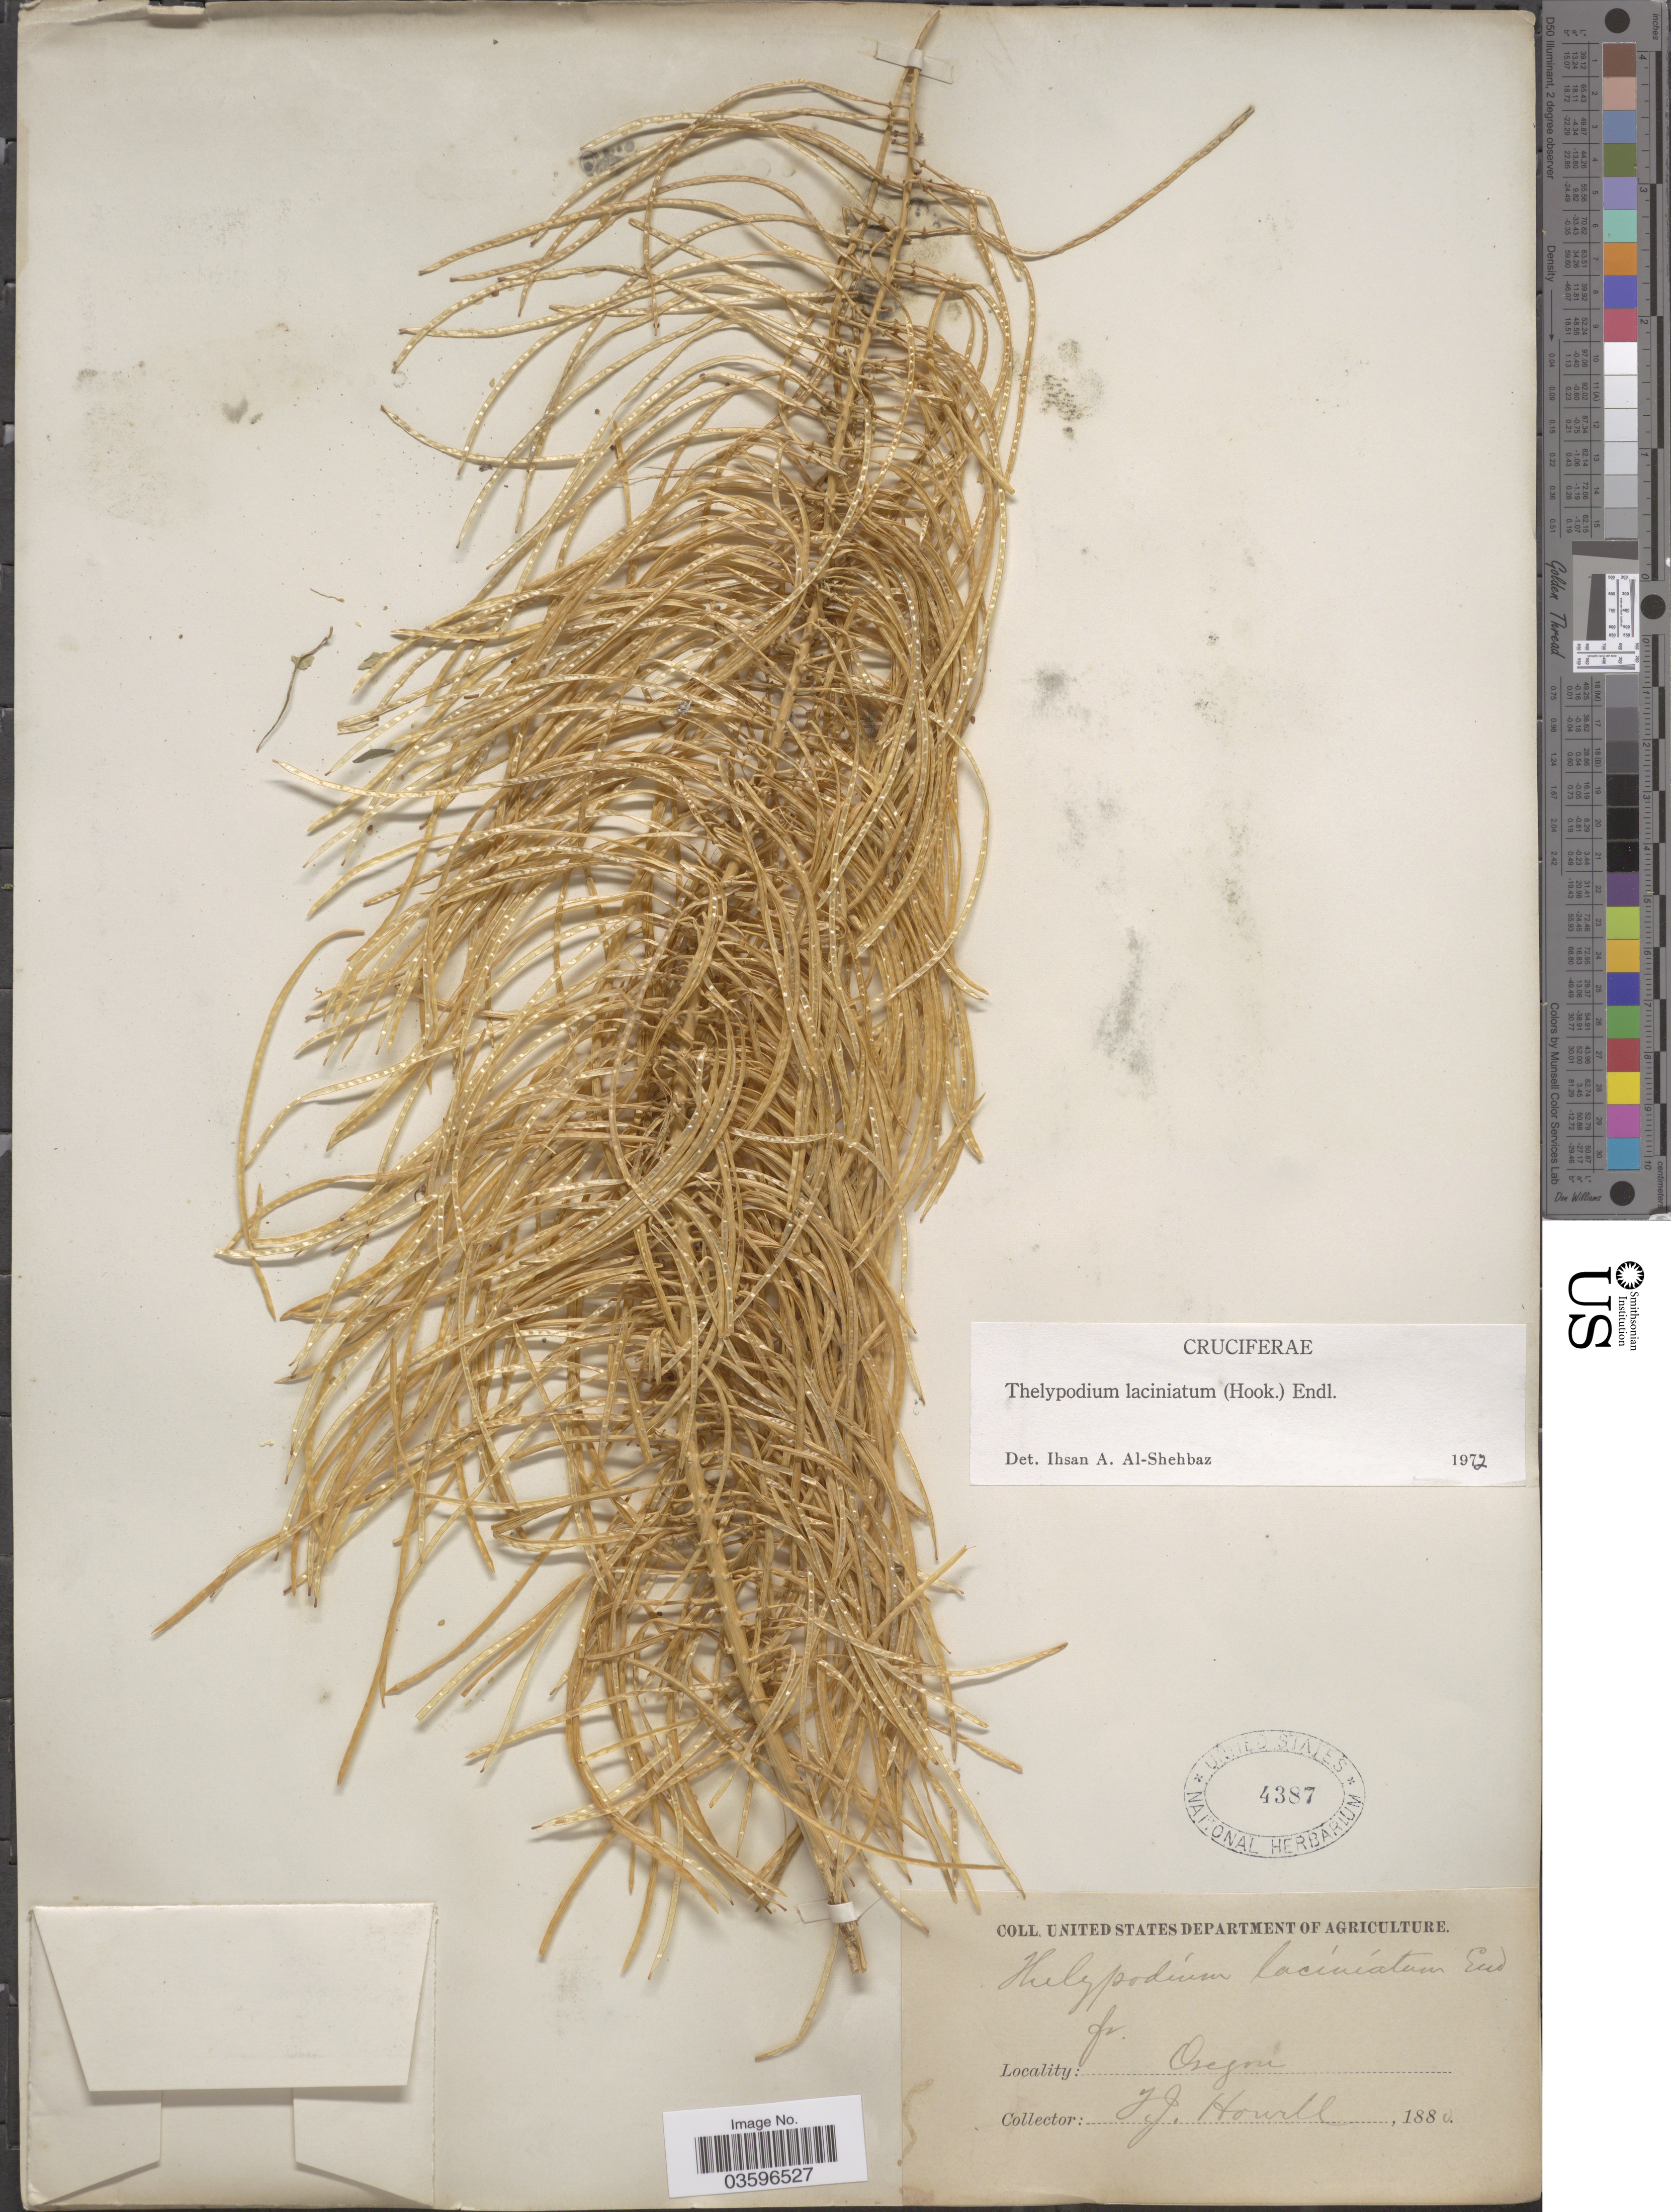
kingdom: Plantae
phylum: Tracheophyta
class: Magnoliopsida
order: Brassicales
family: Brassicaceae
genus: Thelypodium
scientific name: Thelypodium laciniatum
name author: (Hook.) Endl.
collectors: T. J. Howell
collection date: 1880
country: United States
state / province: Oregon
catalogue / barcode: US 4387